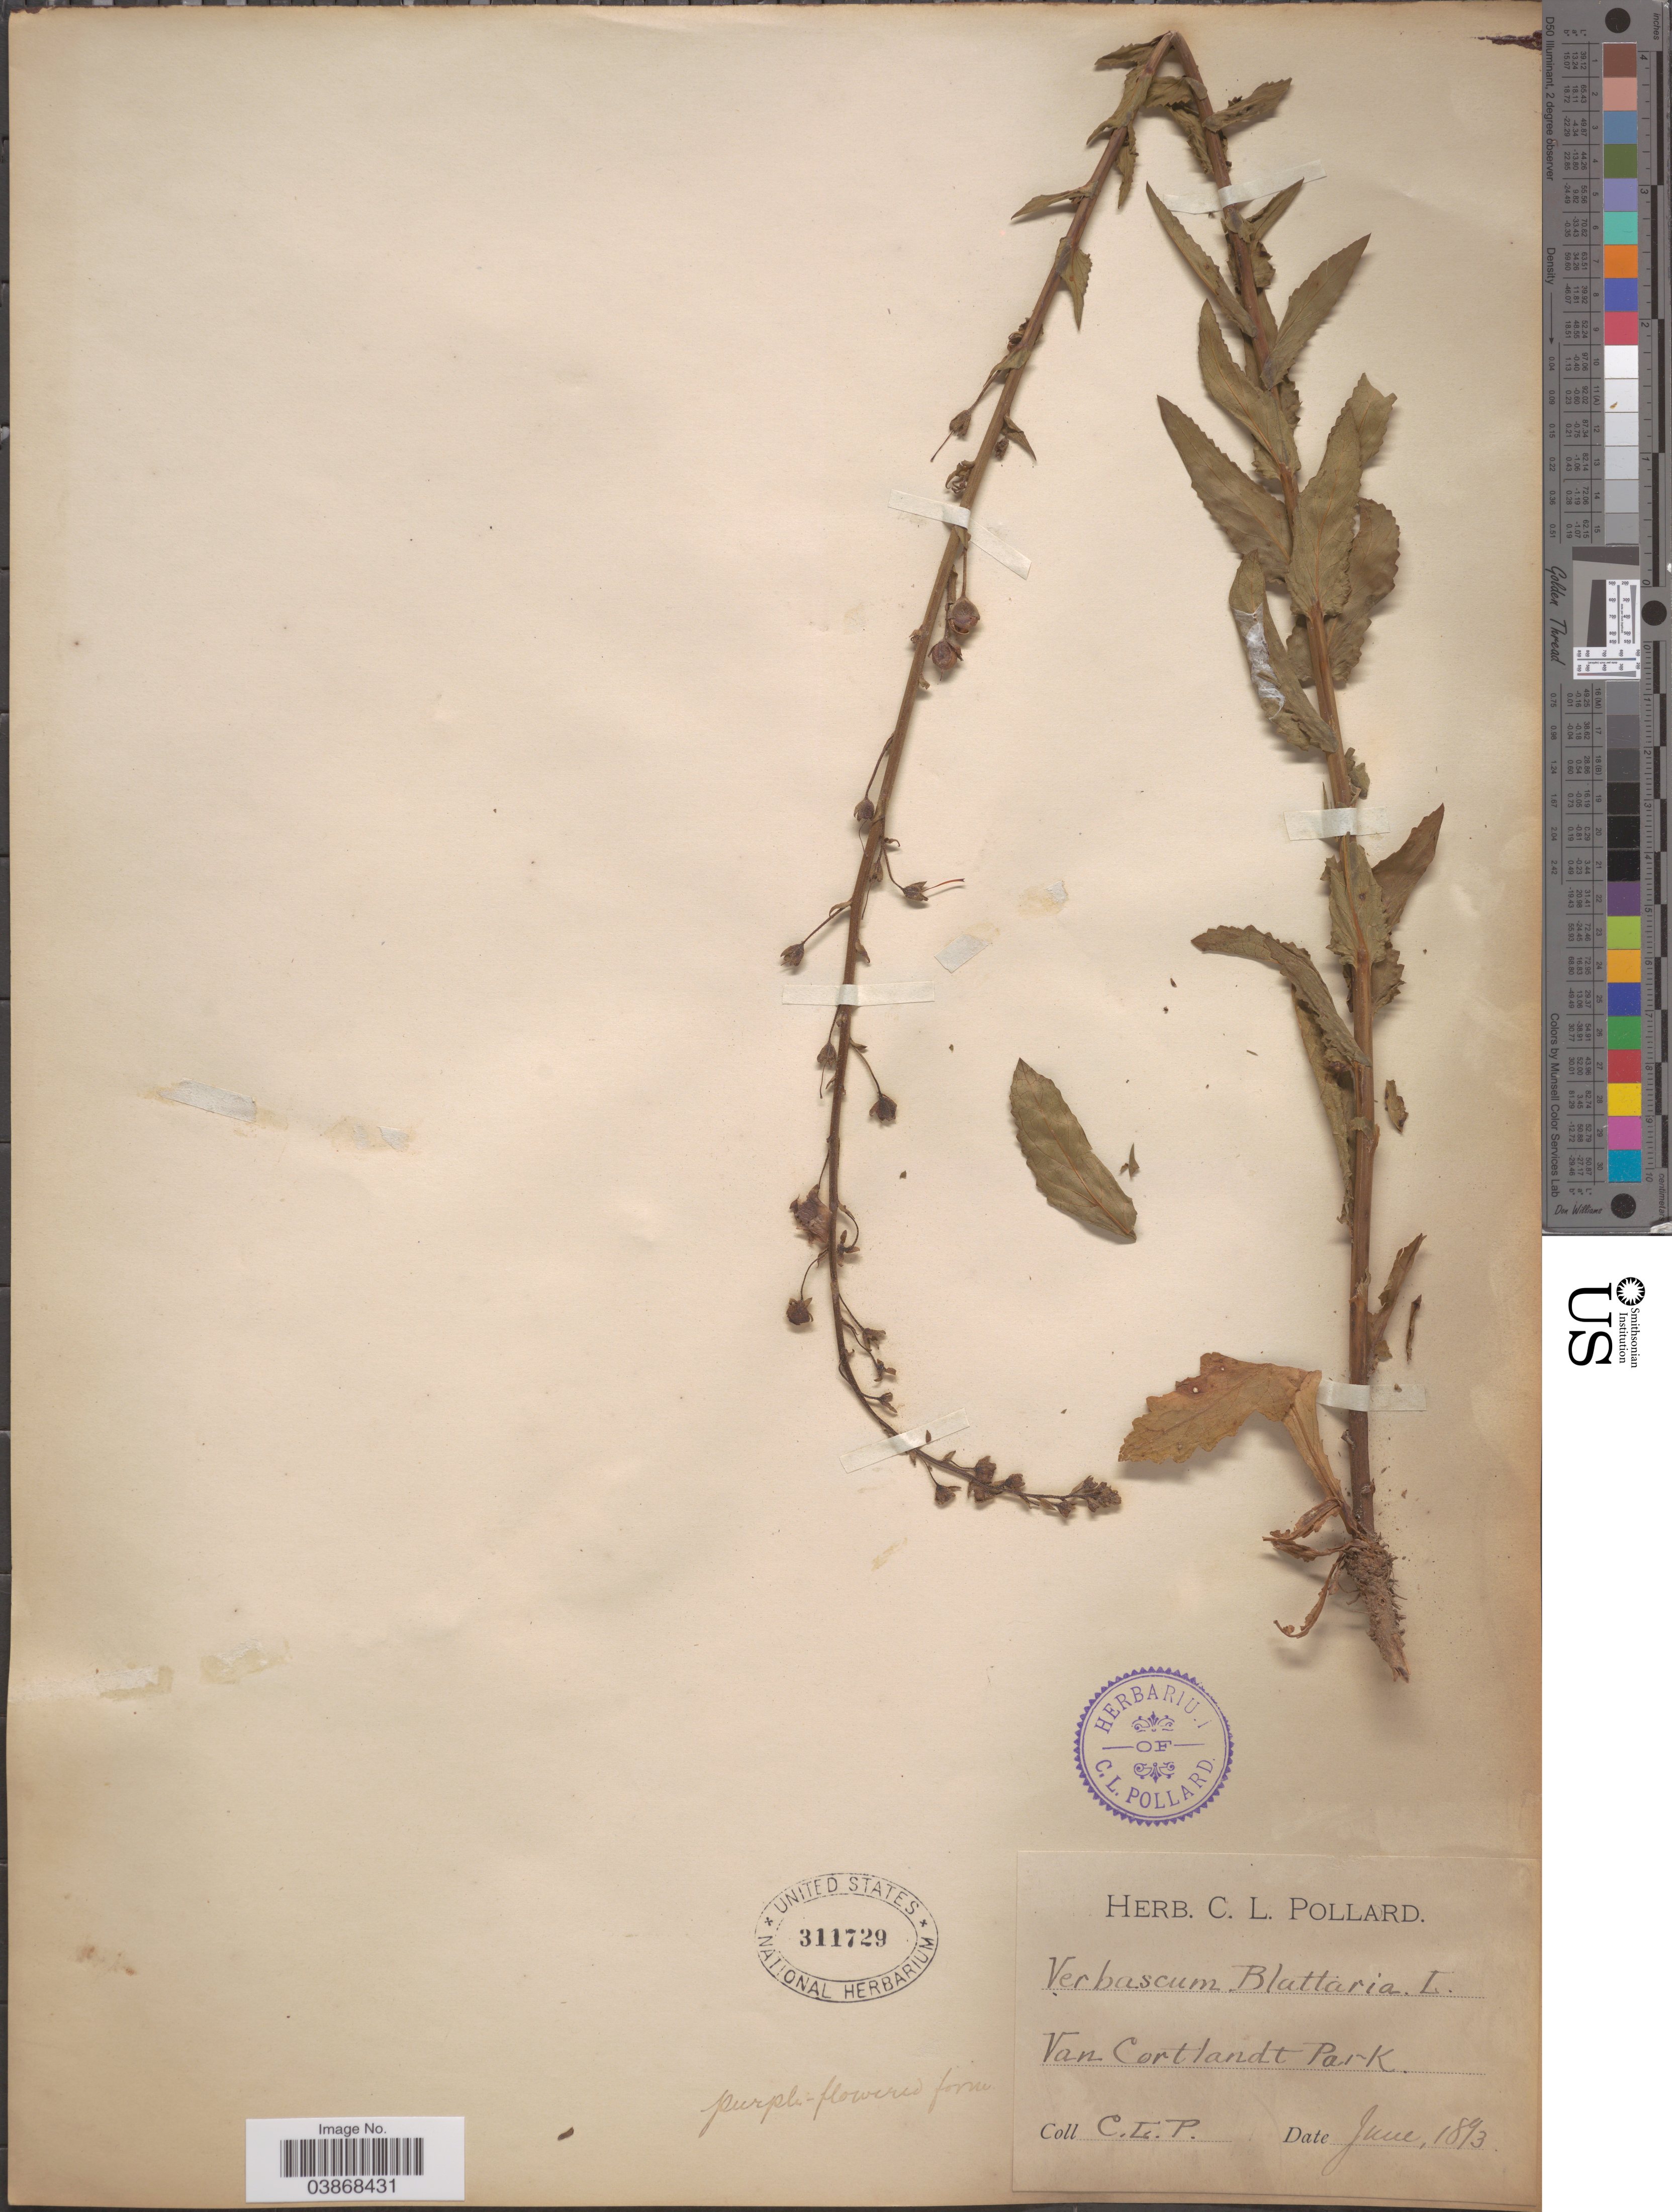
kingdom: Plantae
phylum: Tracheophyta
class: Magnoliopsida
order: Lamiales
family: Scrophulariaceae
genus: Verbascum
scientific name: Verbascum blattaria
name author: L.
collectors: C. L. Pollard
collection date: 1893-06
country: United States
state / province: New York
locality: Van Cortland Park.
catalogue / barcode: US 311729